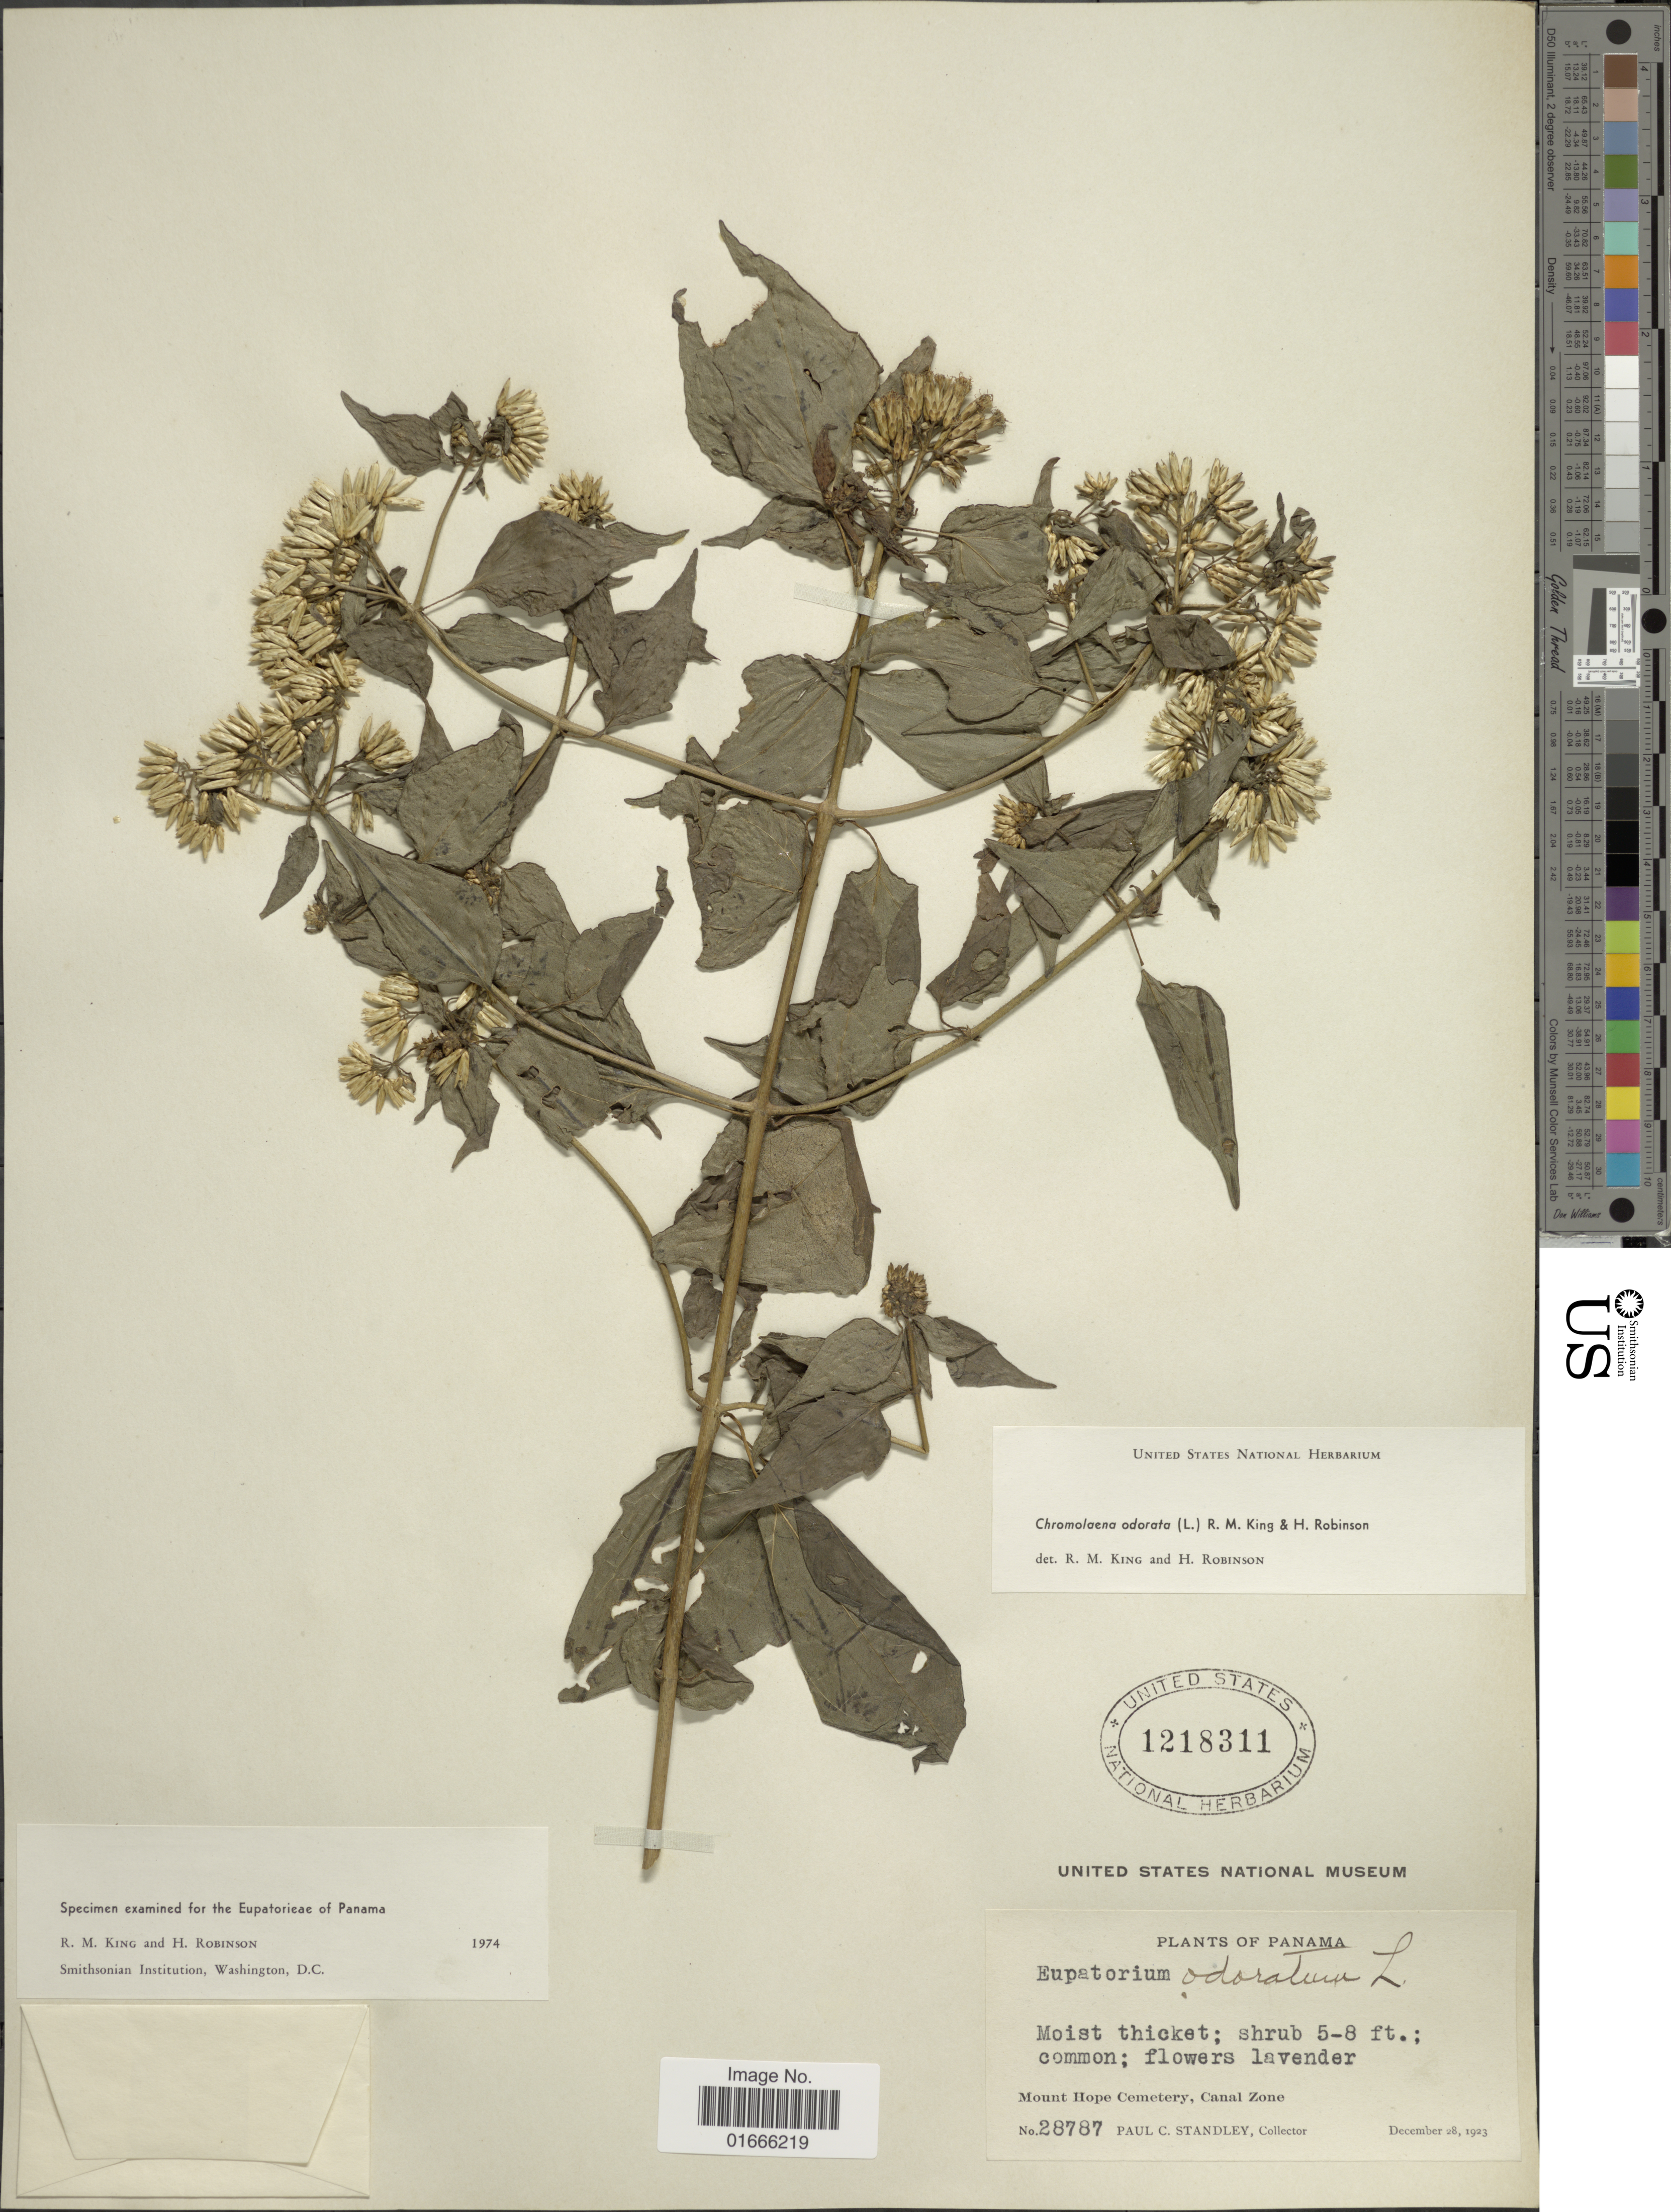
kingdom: Plantae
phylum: Tracheophyta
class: Magnoliopsida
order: Asterales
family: Asteraceae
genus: Chromolaena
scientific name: Chromolaena odorata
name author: (L.) R.M. King & H. Rob.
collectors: P. C. Standley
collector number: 28787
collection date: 1923-11-28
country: Panama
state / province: Colón / Panamá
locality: Mount Hope Cemetery, Canal Zone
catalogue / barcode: US 1218311